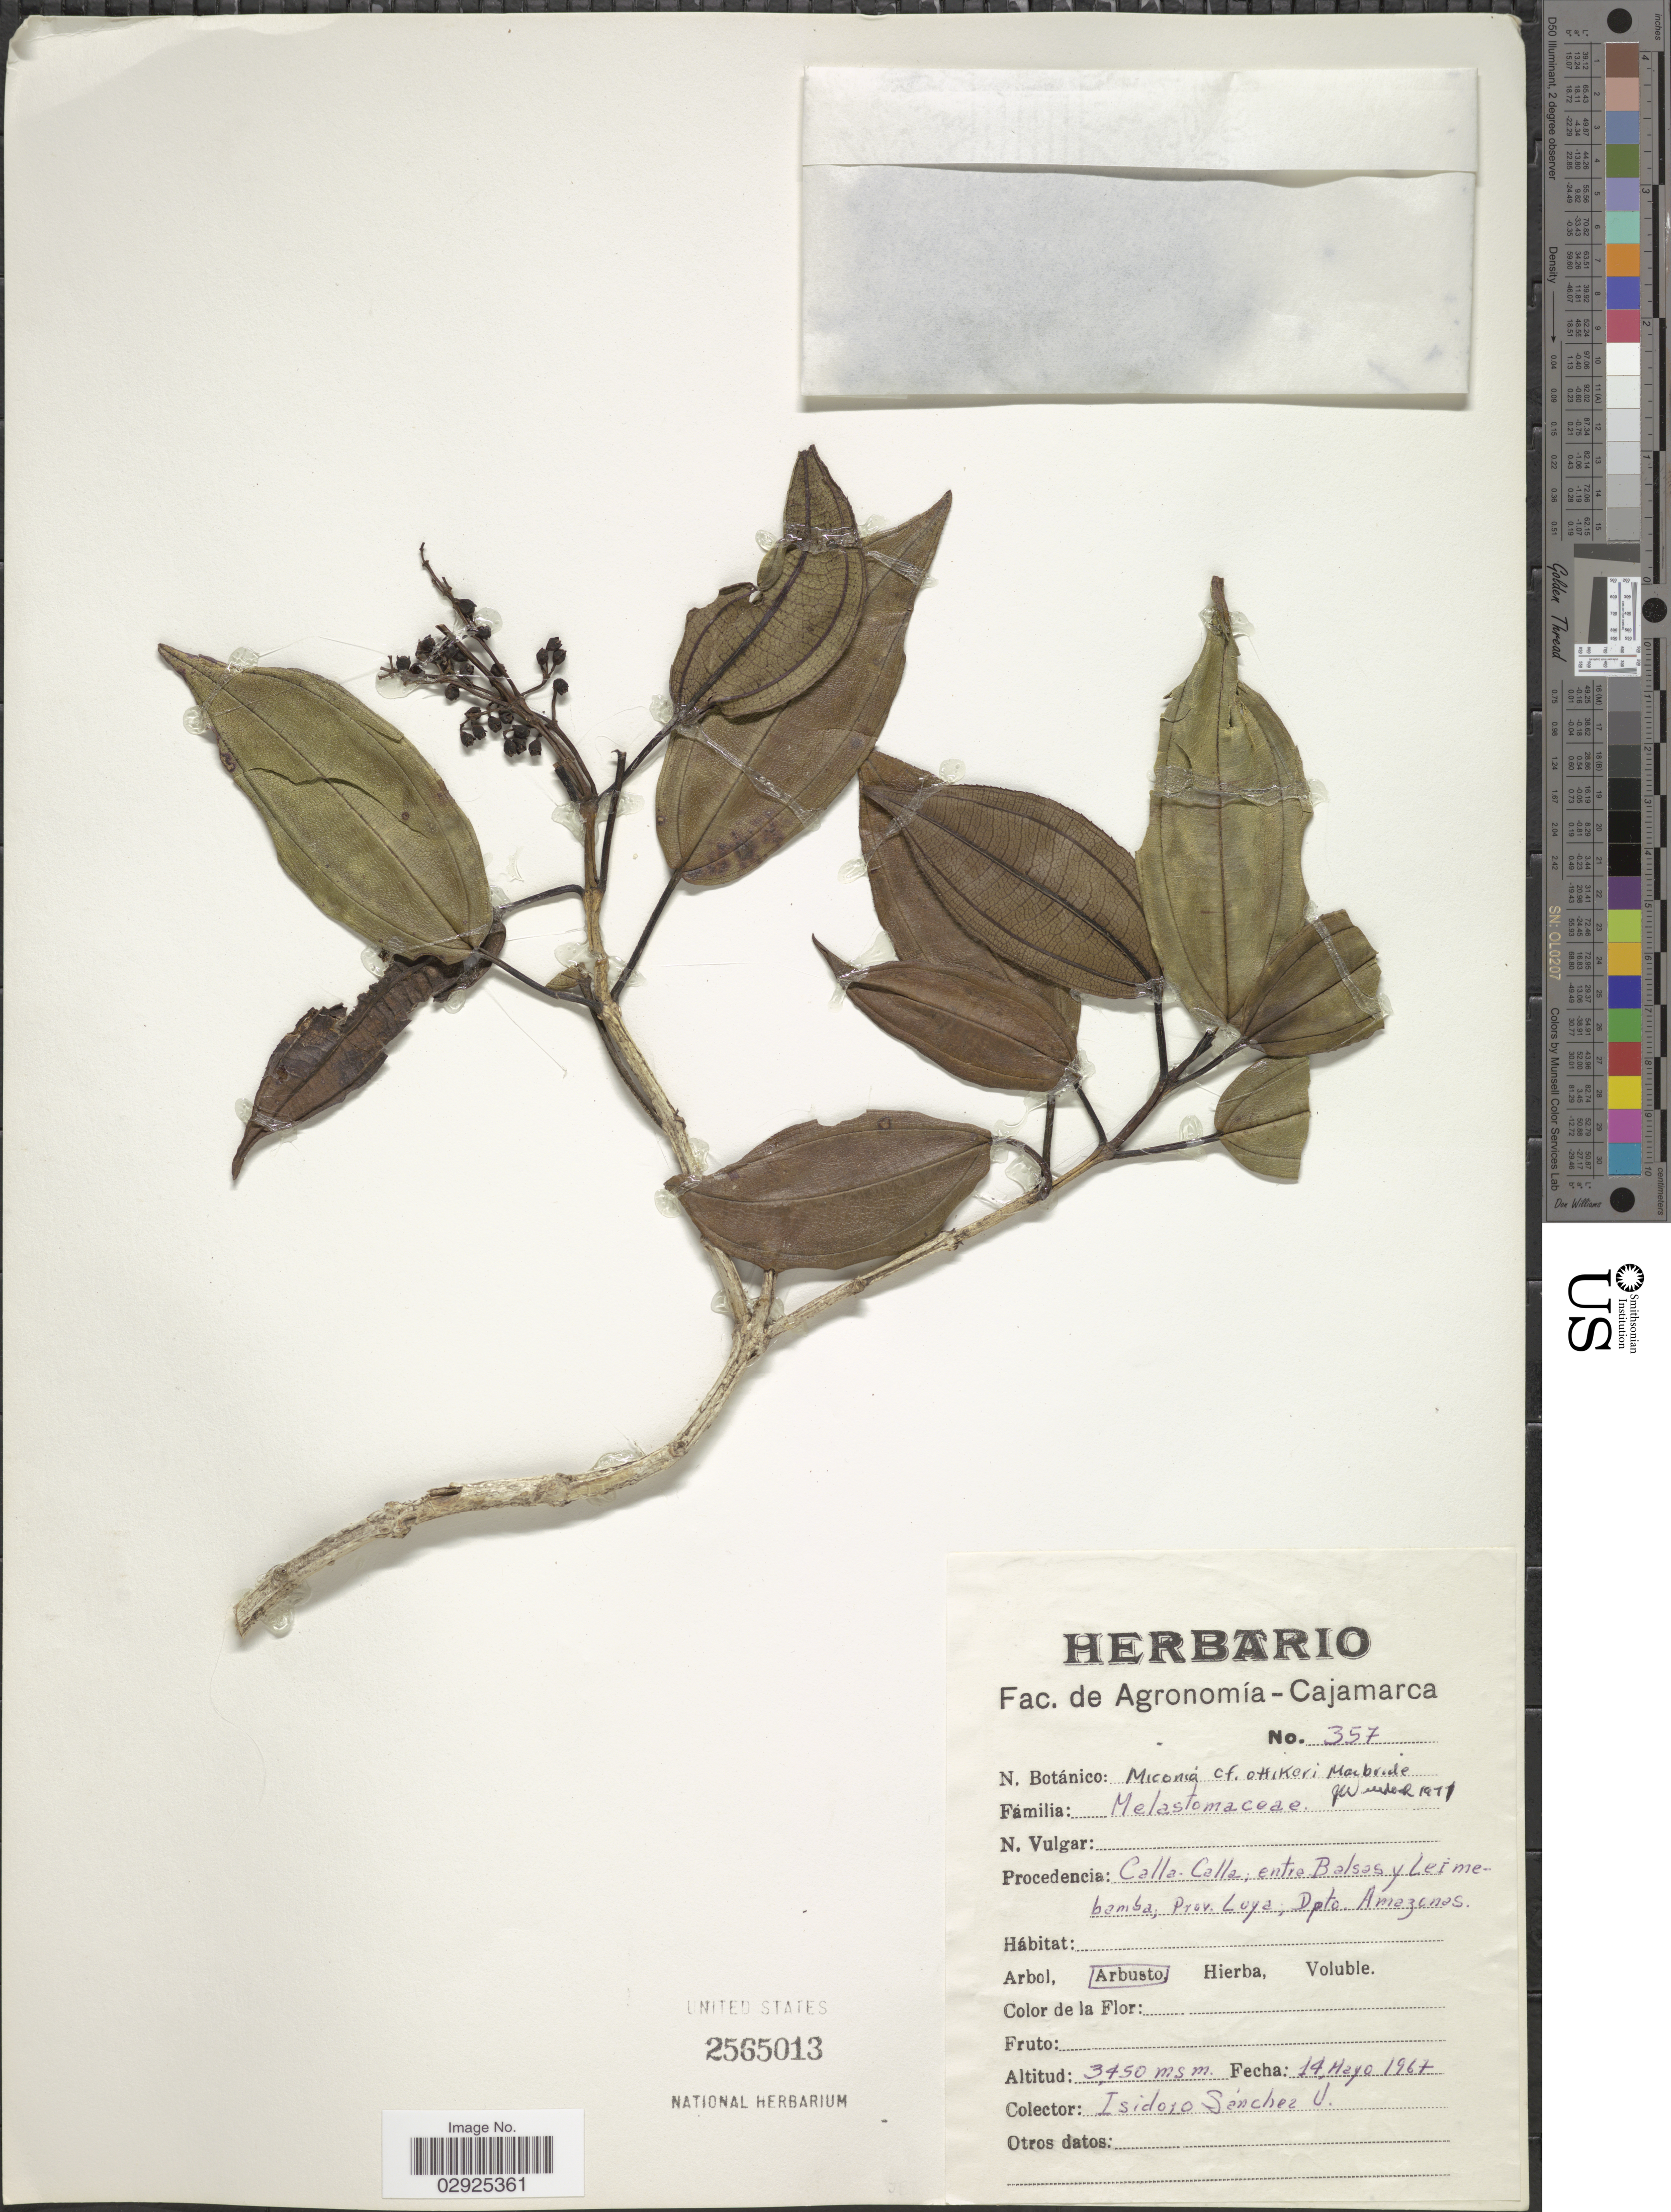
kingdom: Plantae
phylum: Tracheophyta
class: Magnoliopsida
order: Myrtales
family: Melastomataceae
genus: Miconia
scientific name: Miconia ottikeri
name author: J.F. Macbr.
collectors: I. Sánchez Vega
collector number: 357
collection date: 1967-05-14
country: Peru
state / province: Amazonas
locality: Procedencia Calla-Calla, entre Balsas y Leimebamba, Prov. Loya, Dpto. Amazonas.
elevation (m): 3450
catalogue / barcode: US 2565013